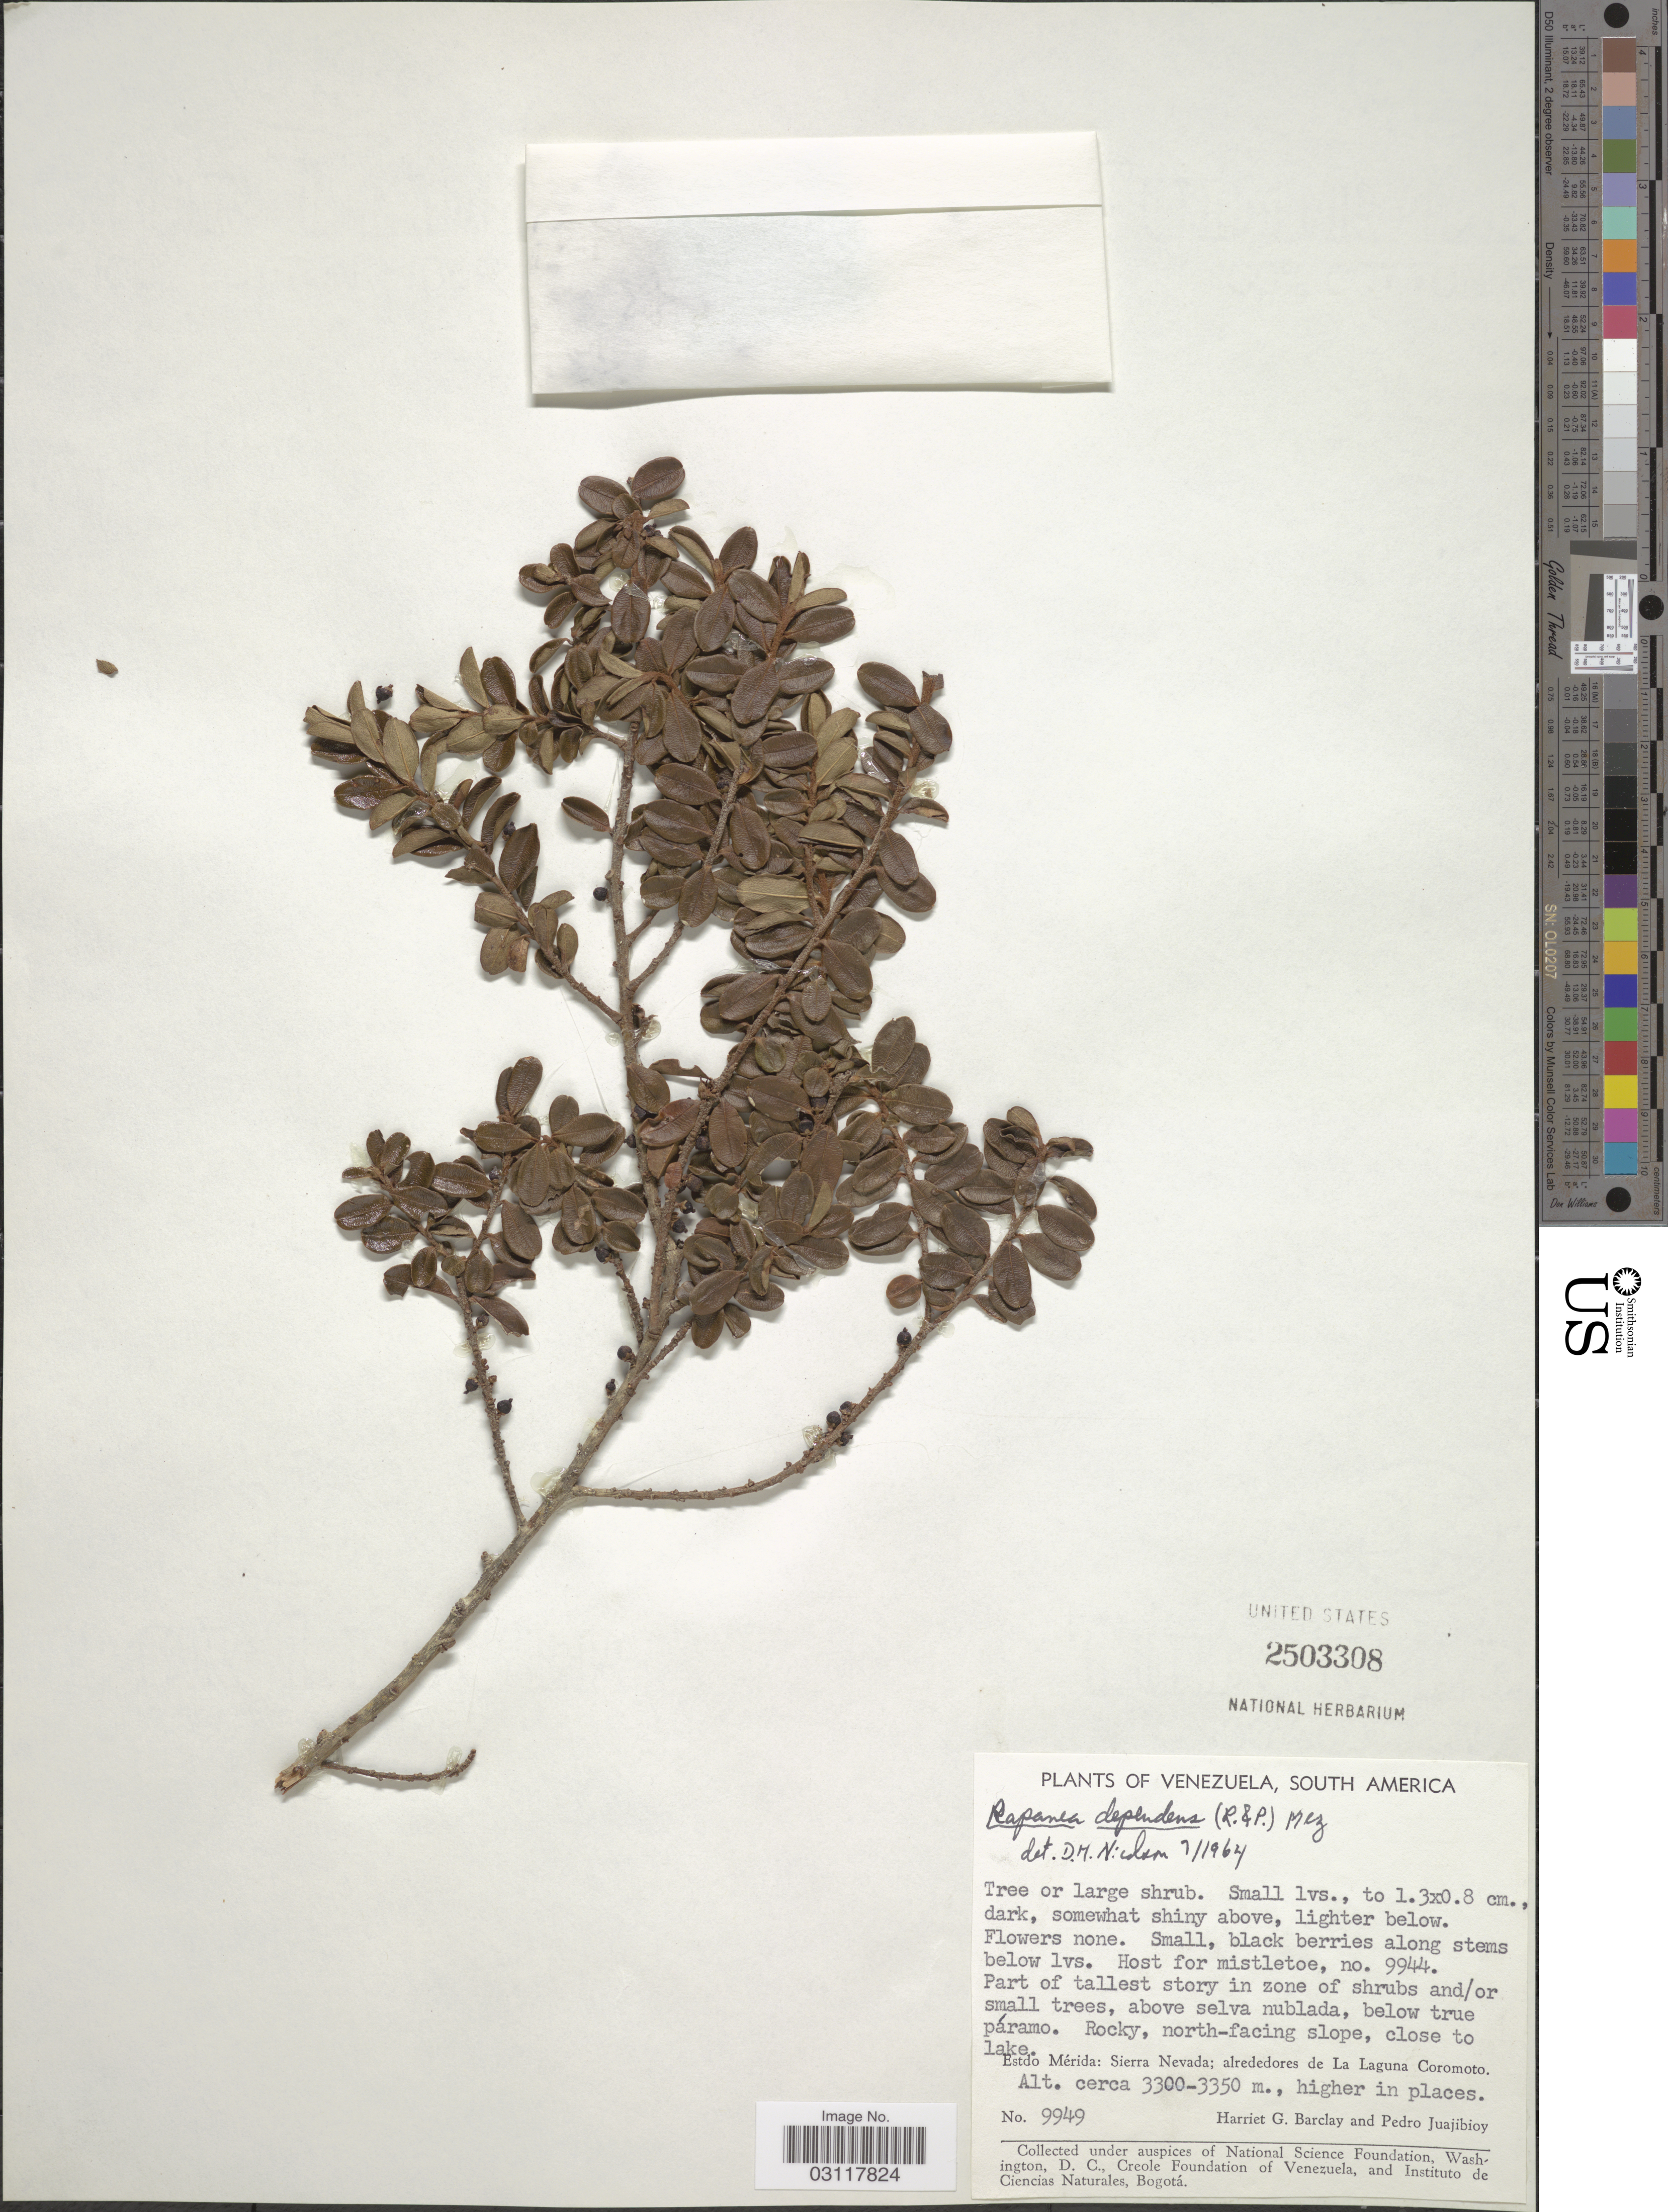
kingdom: Plantae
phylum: Tracheophyta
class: Magnoliopsida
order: Ericales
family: Primulaceae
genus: Rapanea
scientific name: Rapanea dependens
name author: (Ruiz & Pav.) Mez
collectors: H. G. Barclay & P. Juajibioy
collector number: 9949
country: Venezuela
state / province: Mérida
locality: Rocky, north-facing slope, close to lake. Sierra Nevada; alrededores de La Laguna Coromoto.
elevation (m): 3300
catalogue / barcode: US 2503308